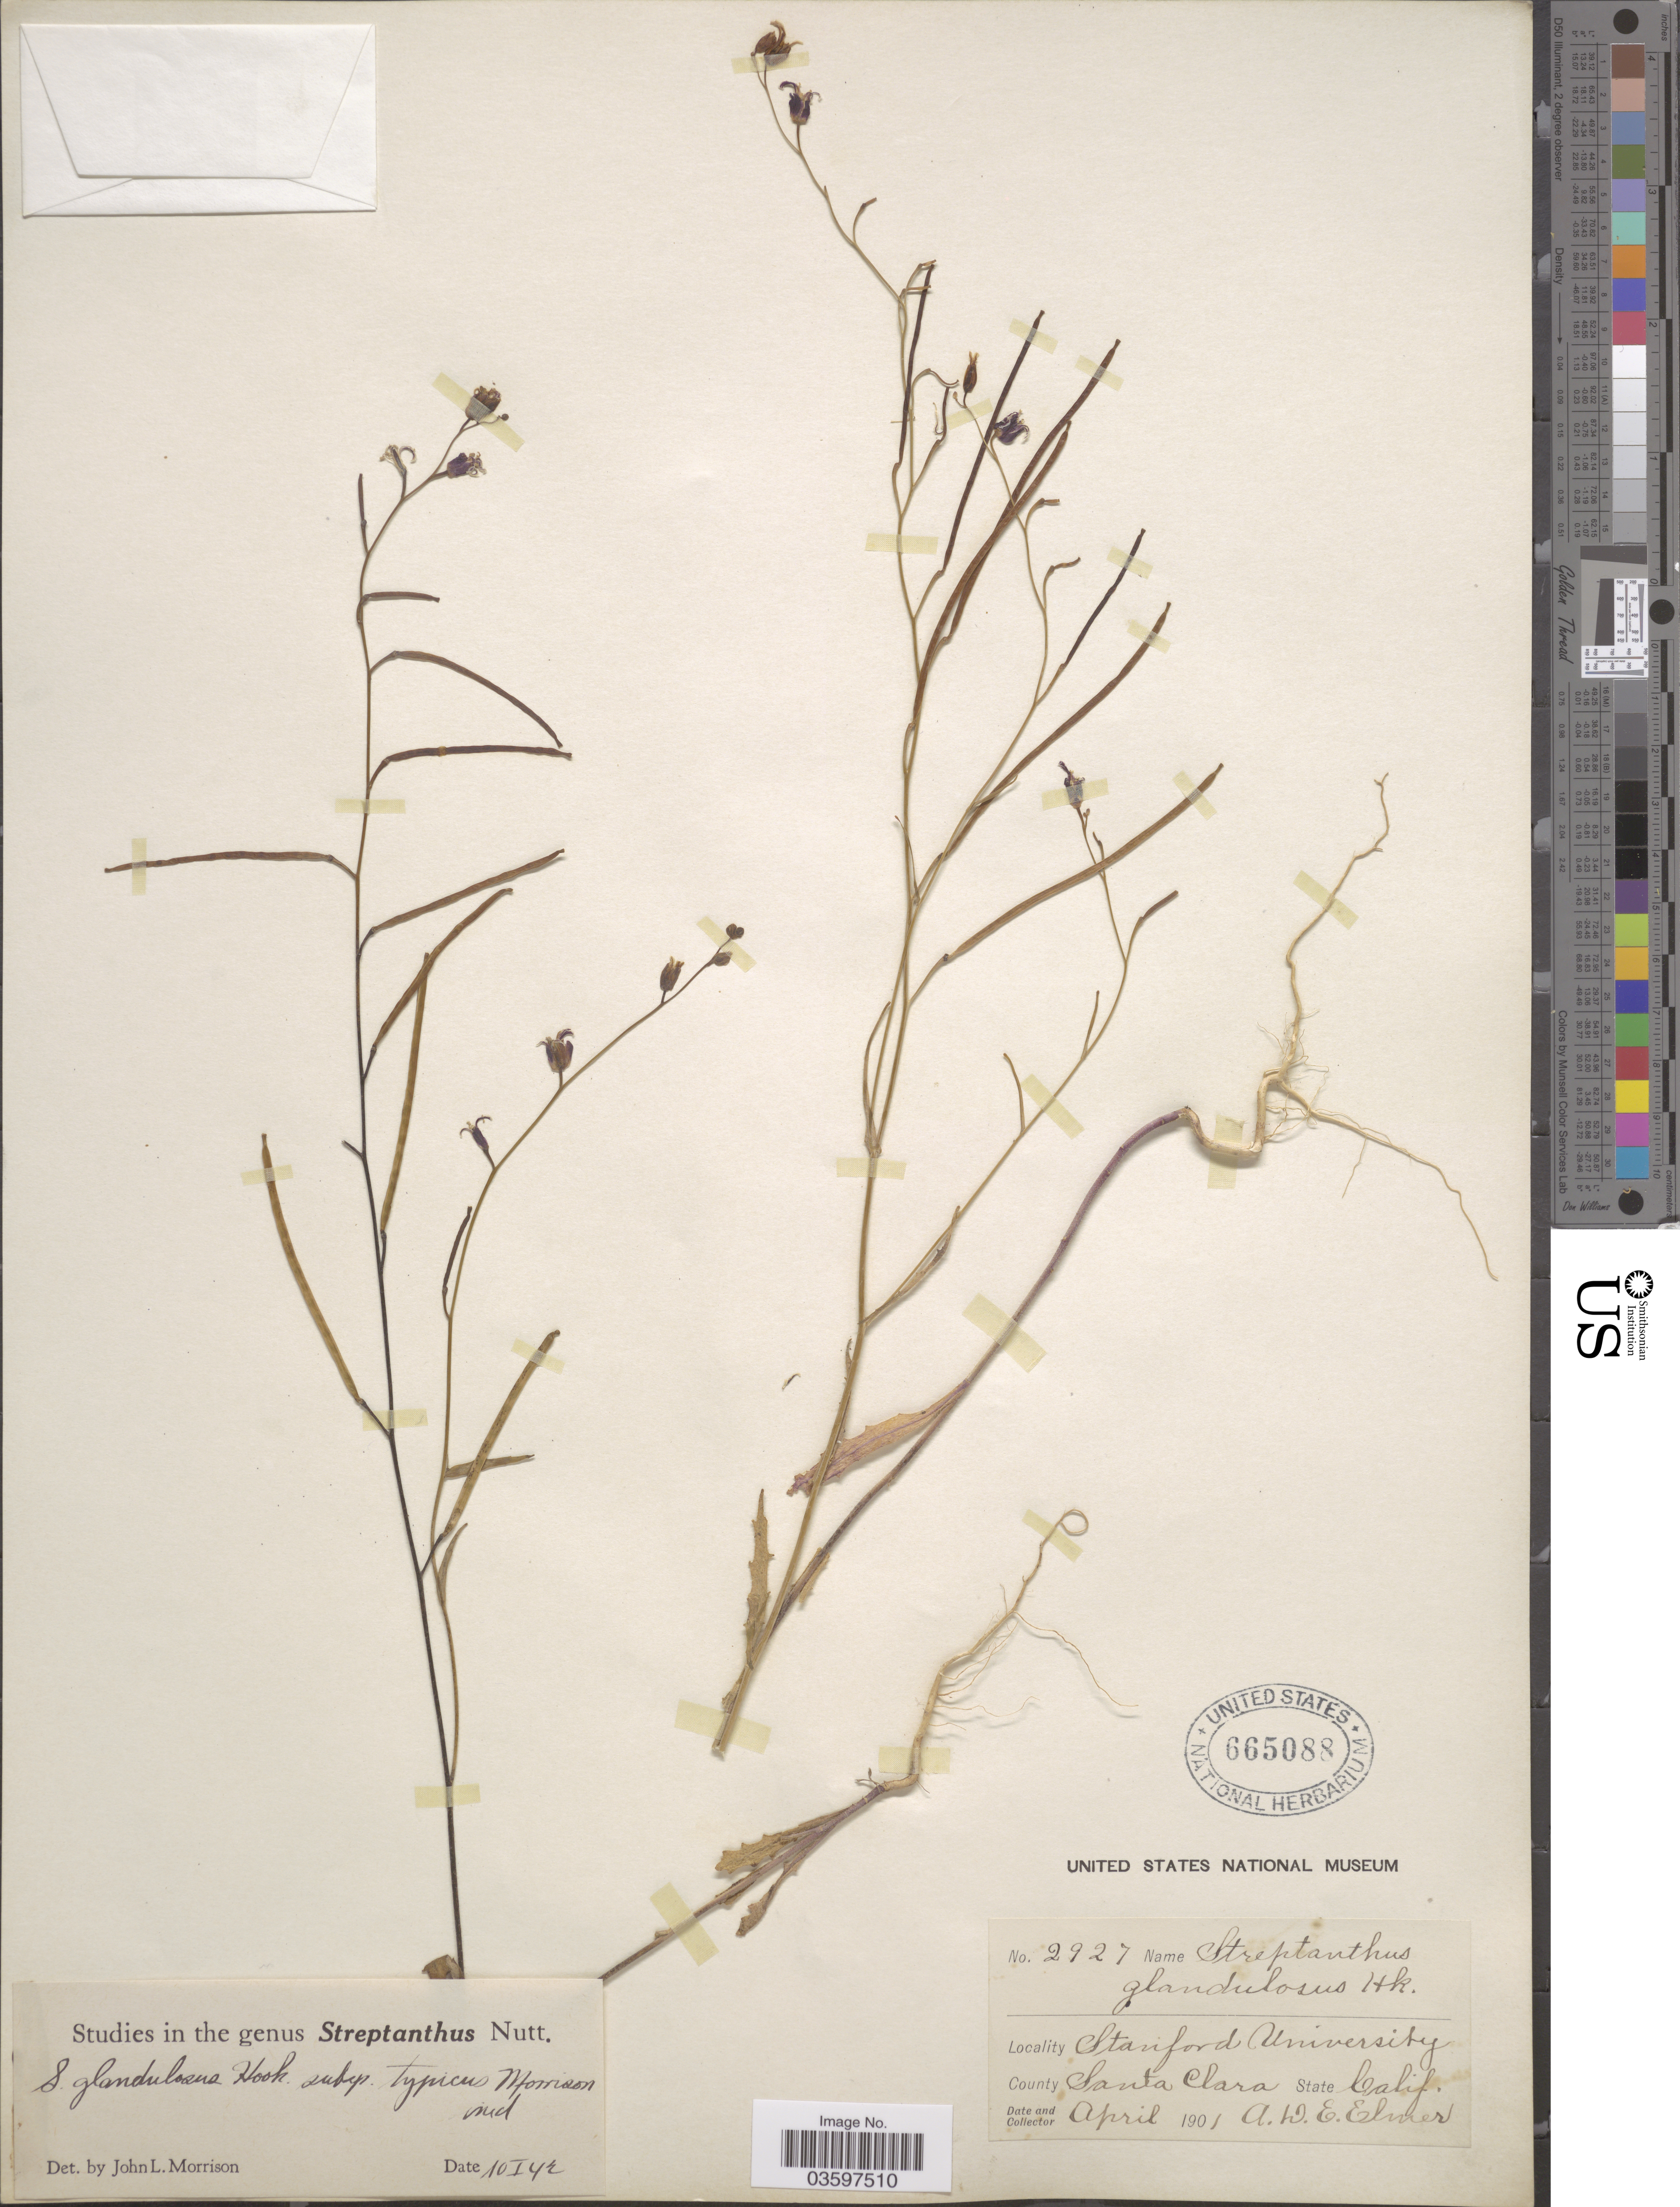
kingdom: Plantae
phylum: Tracheophyta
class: Magnoliopsida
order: Brassicales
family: Brassicaceae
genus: Streptanthus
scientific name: Streptanthus glandulosus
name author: Hook.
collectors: A. D. E. Elmer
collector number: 2927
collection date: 1901-04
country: United States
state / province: California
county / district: Santa Clara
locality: Stanford University, County Santa Clara.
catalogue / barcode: US 665088